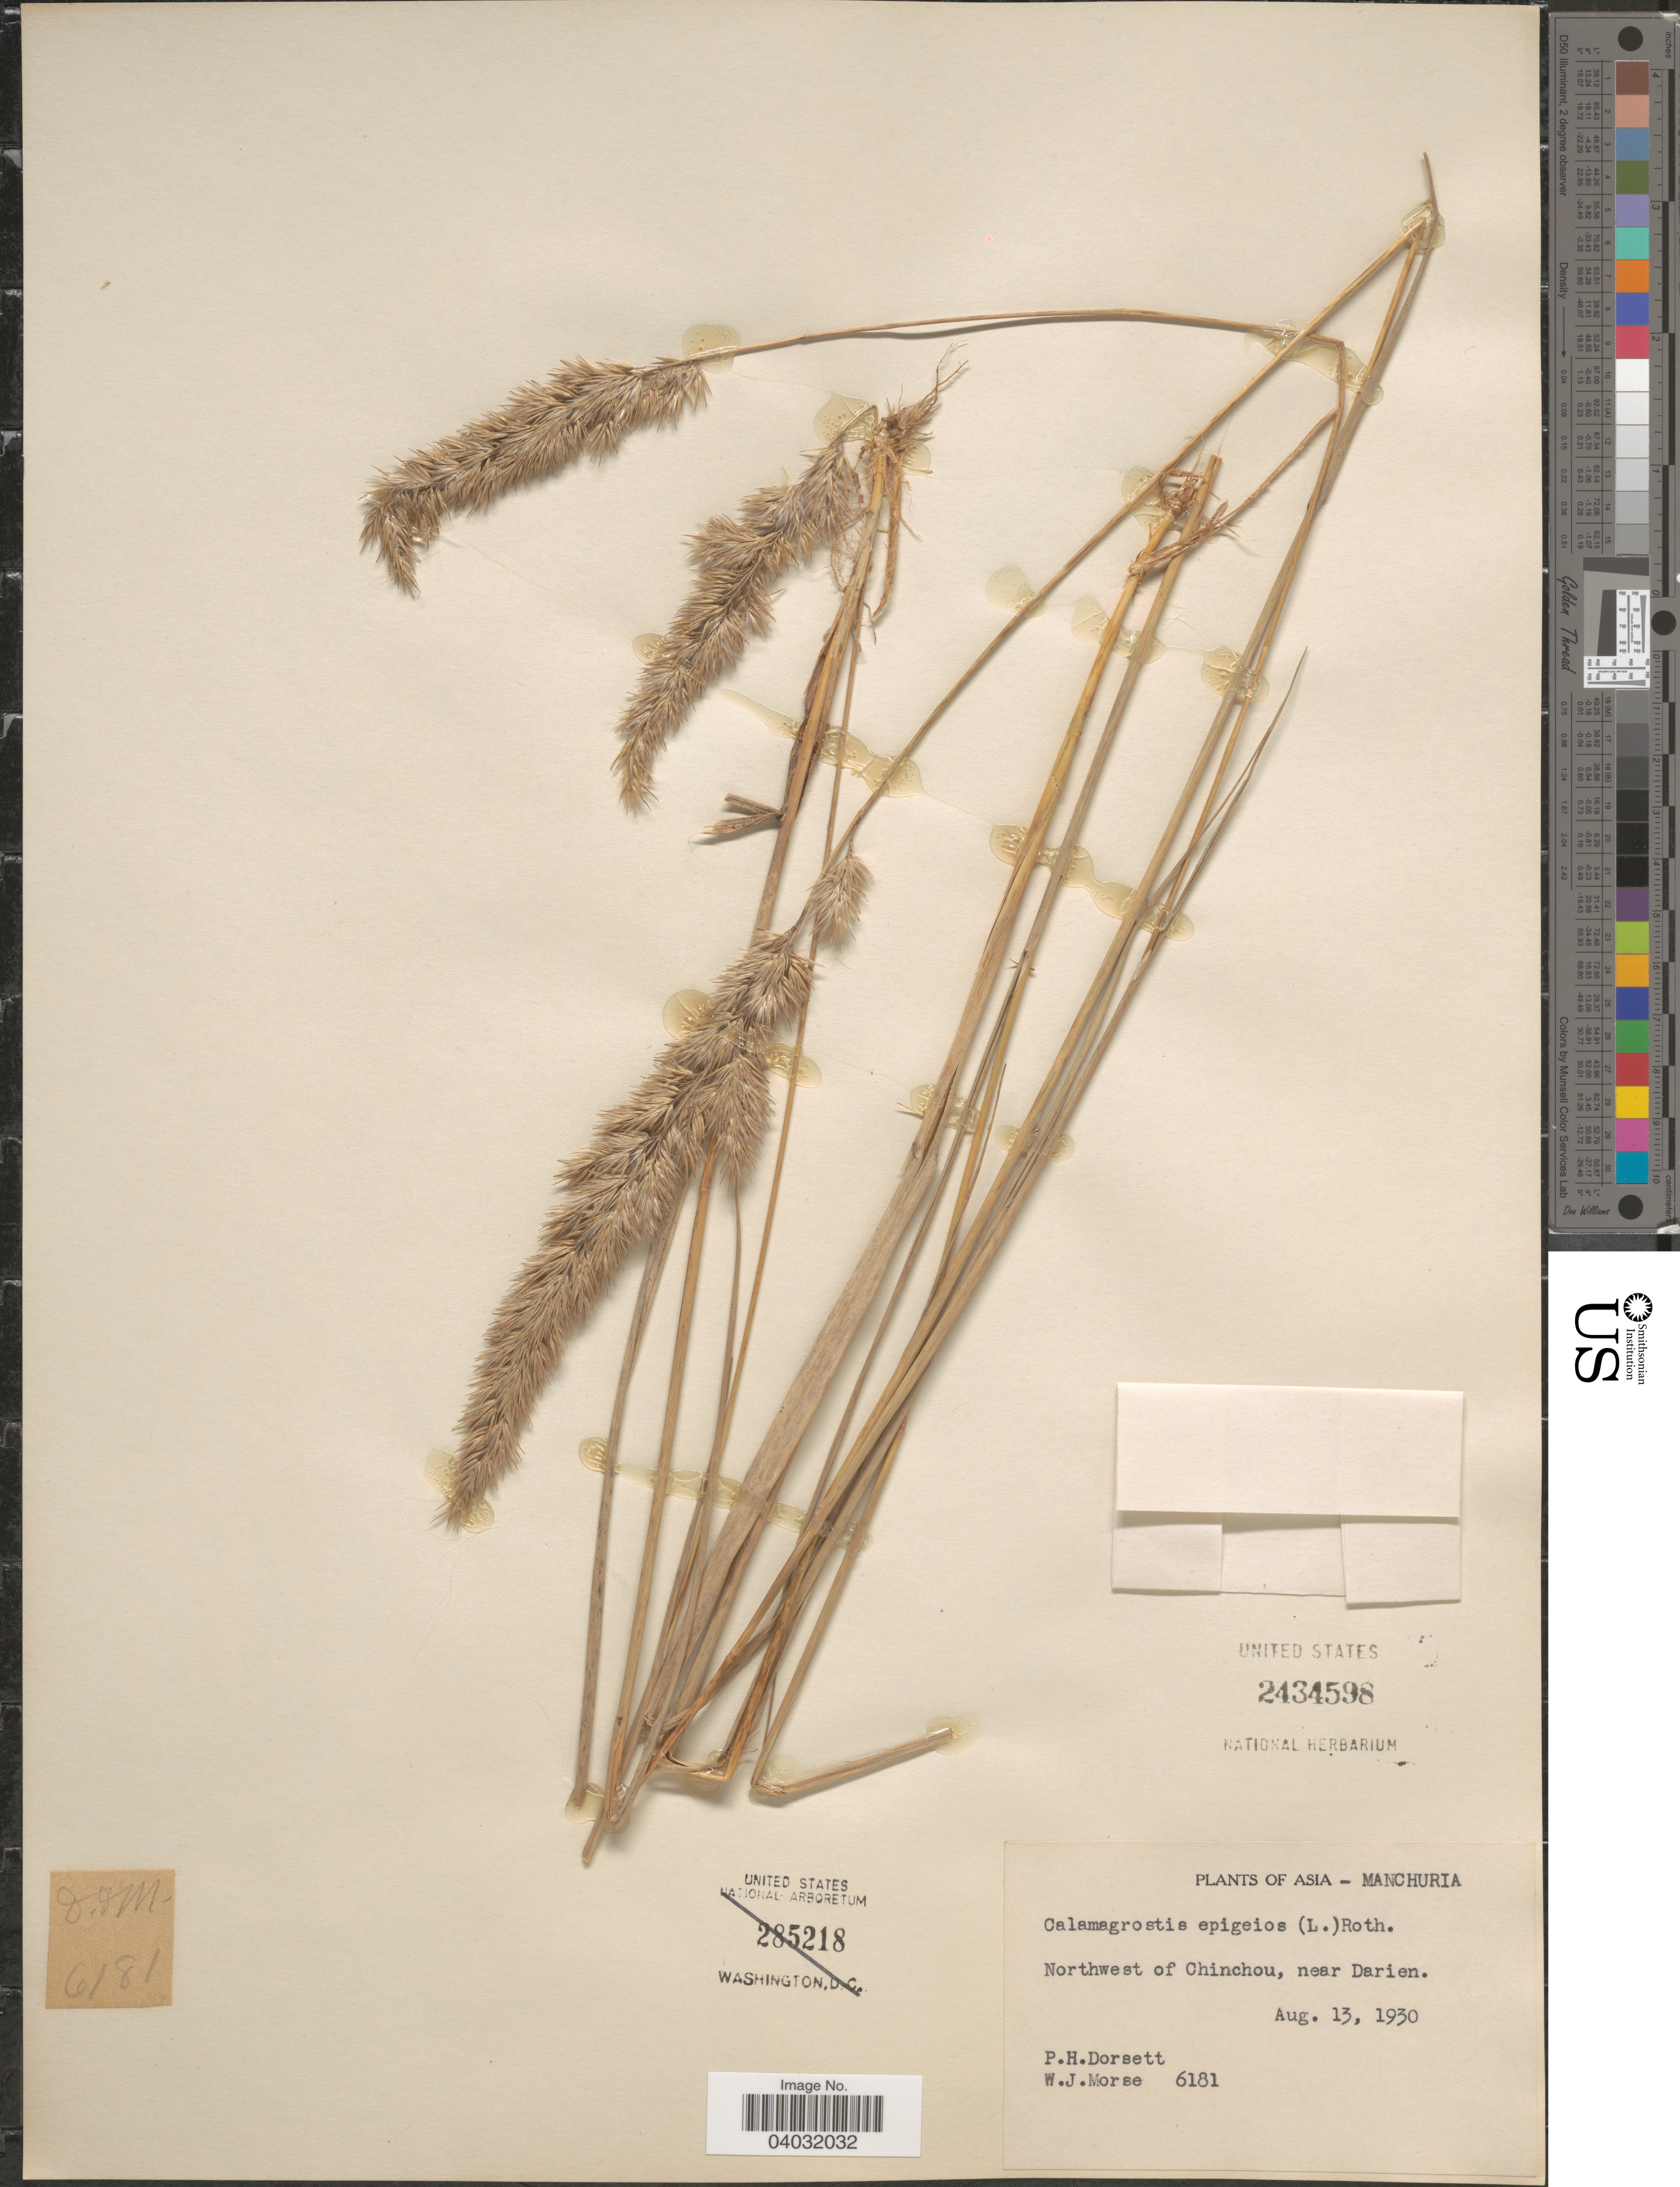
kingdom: Plantae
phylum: Tracheophyta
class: Liliopsida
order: Poales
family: Poaceae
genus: Calamagrostis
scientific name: Calamagrostis epigeios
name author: (L.) Roth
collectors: P. H. Dorsett & W. J. Morse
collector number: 6181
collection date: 1930-08-13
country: China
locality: Asia - Manchuria. Northwest of Chinchou, near Darien.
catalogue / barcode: US 2434598